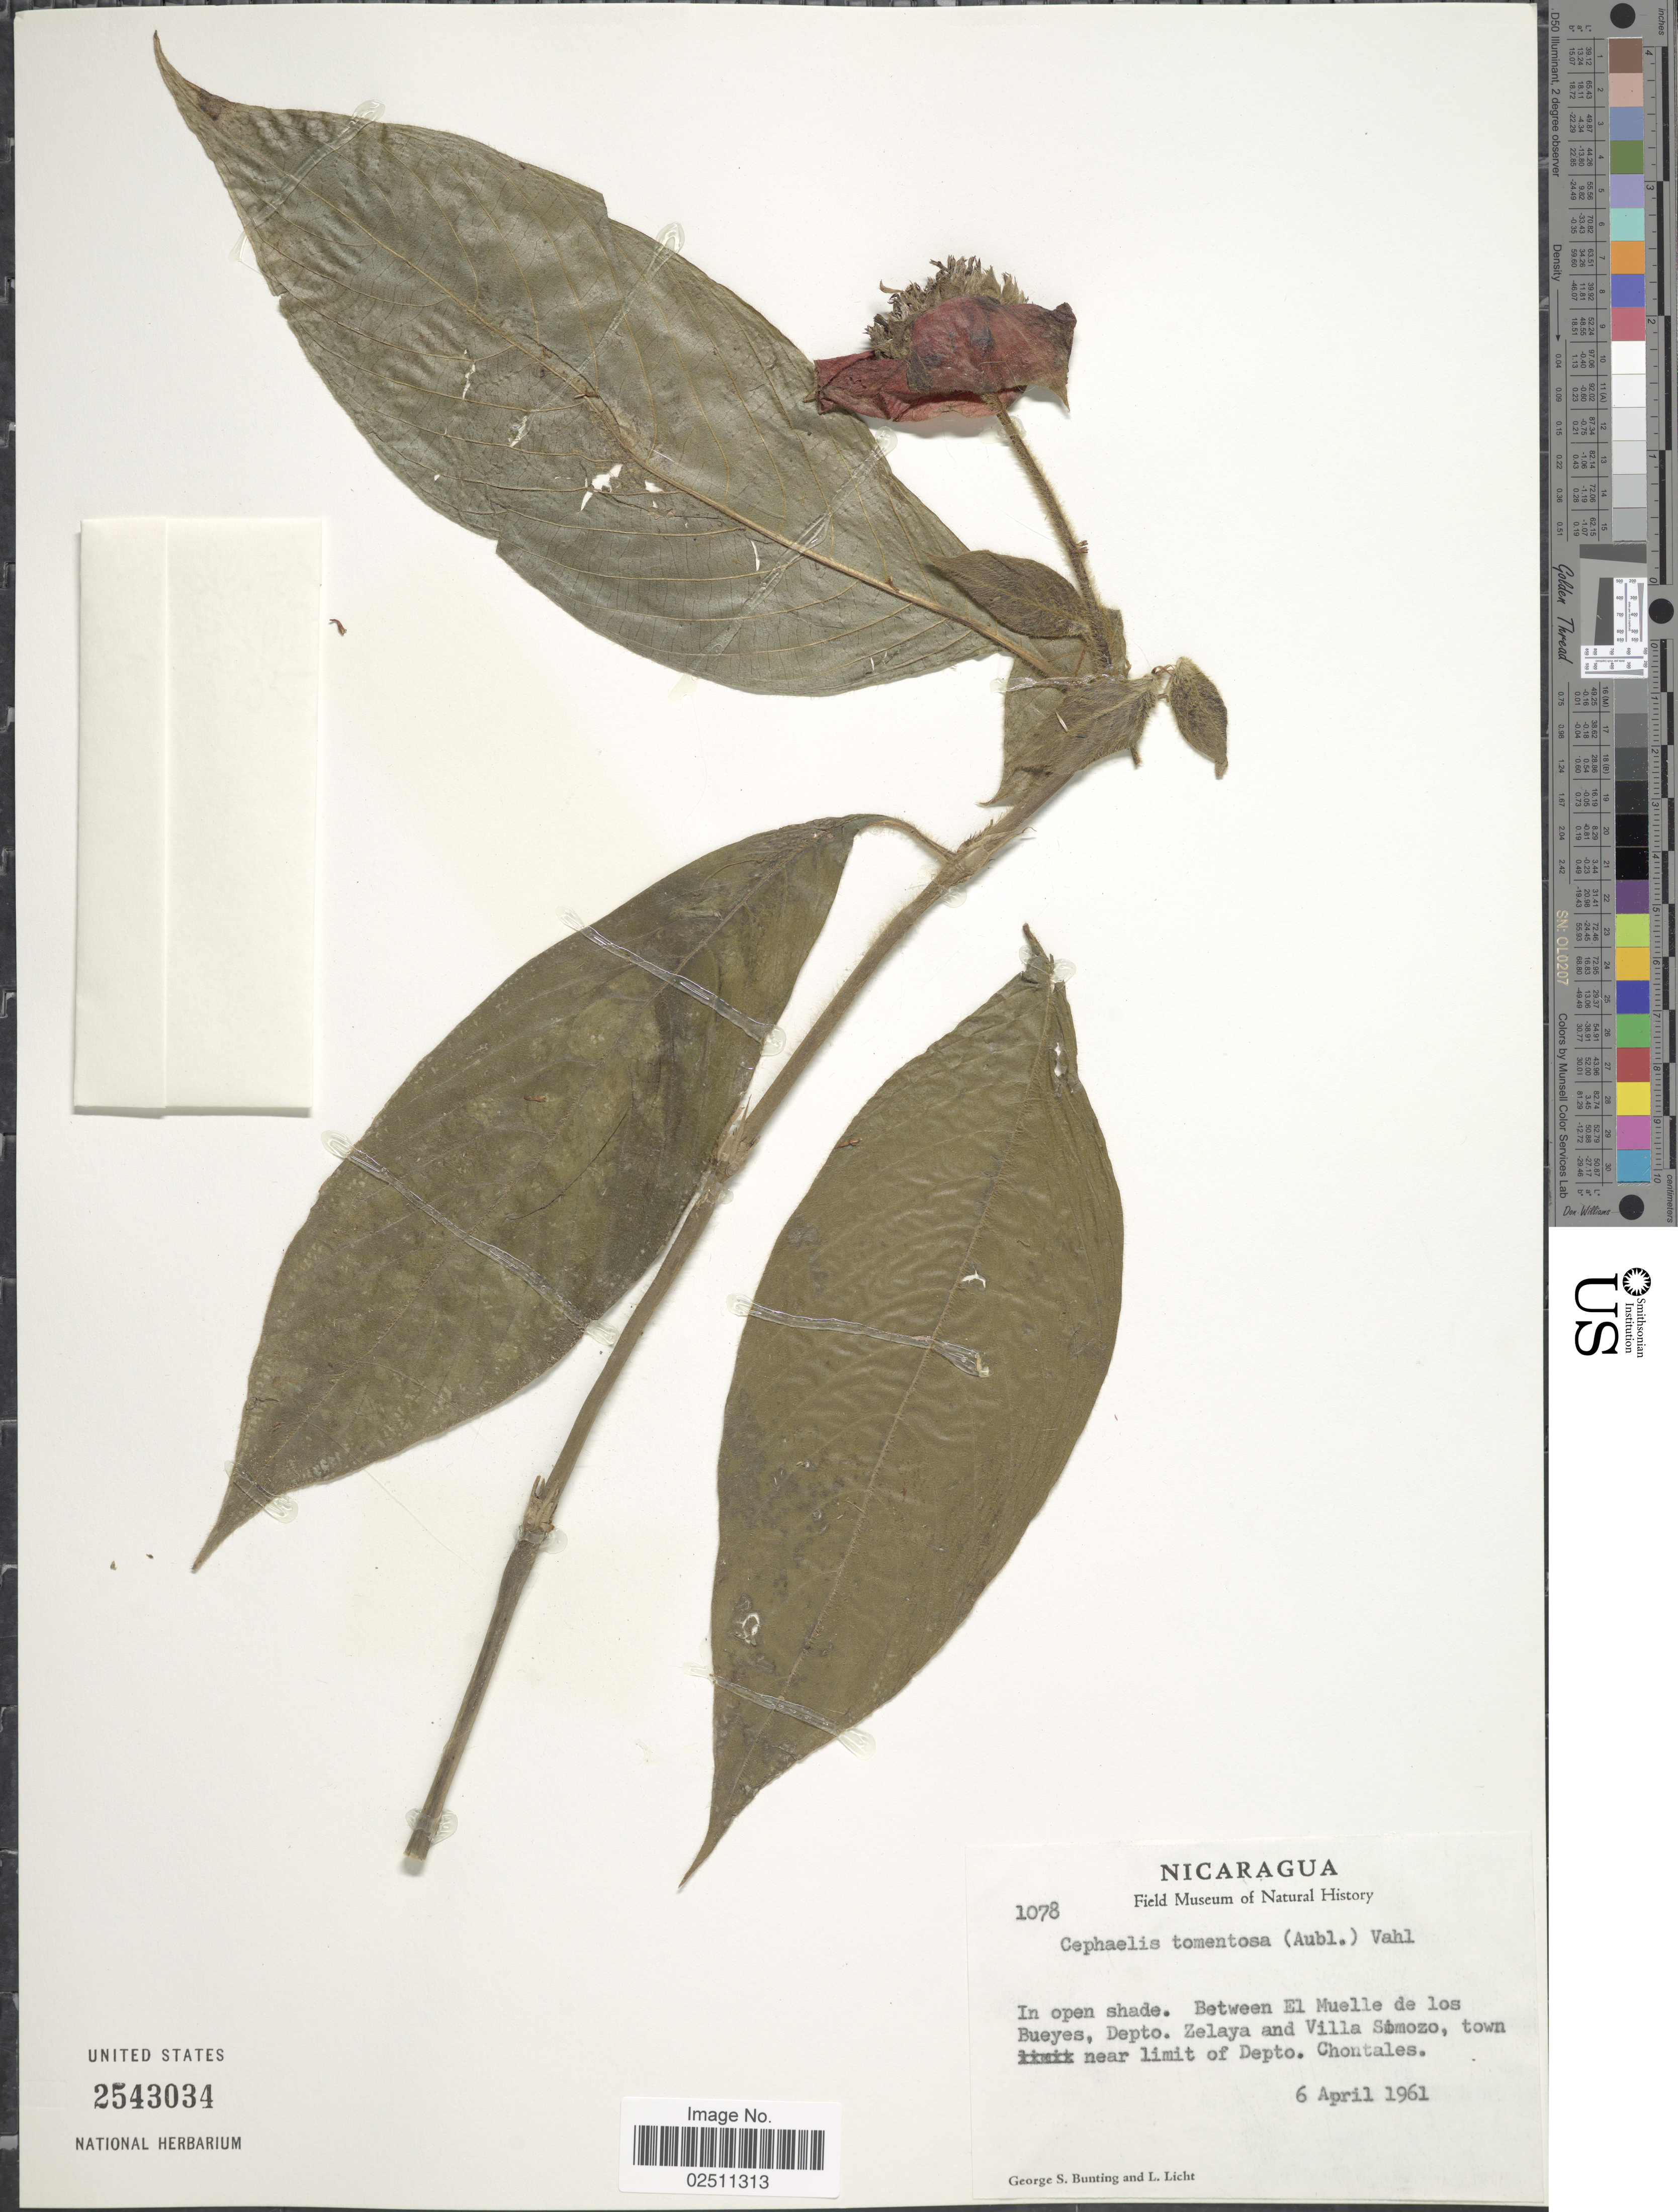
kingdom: Plantae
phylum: Tracheophyta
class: Magnoliopsida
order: Gentianales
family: Rubiaceae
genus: Psychotria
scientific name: Psychotria poeppigiana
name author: Müll. Arg.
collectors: G. S. Bunting & L. Licht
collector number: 1078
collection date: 1961-04-06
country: Nicaragua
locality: In open shade, between El Muelle de los Bueyes, Depto. Zelaya and Villa Simozo, town near limit of Depto. Chontales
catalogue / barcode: US 2543034